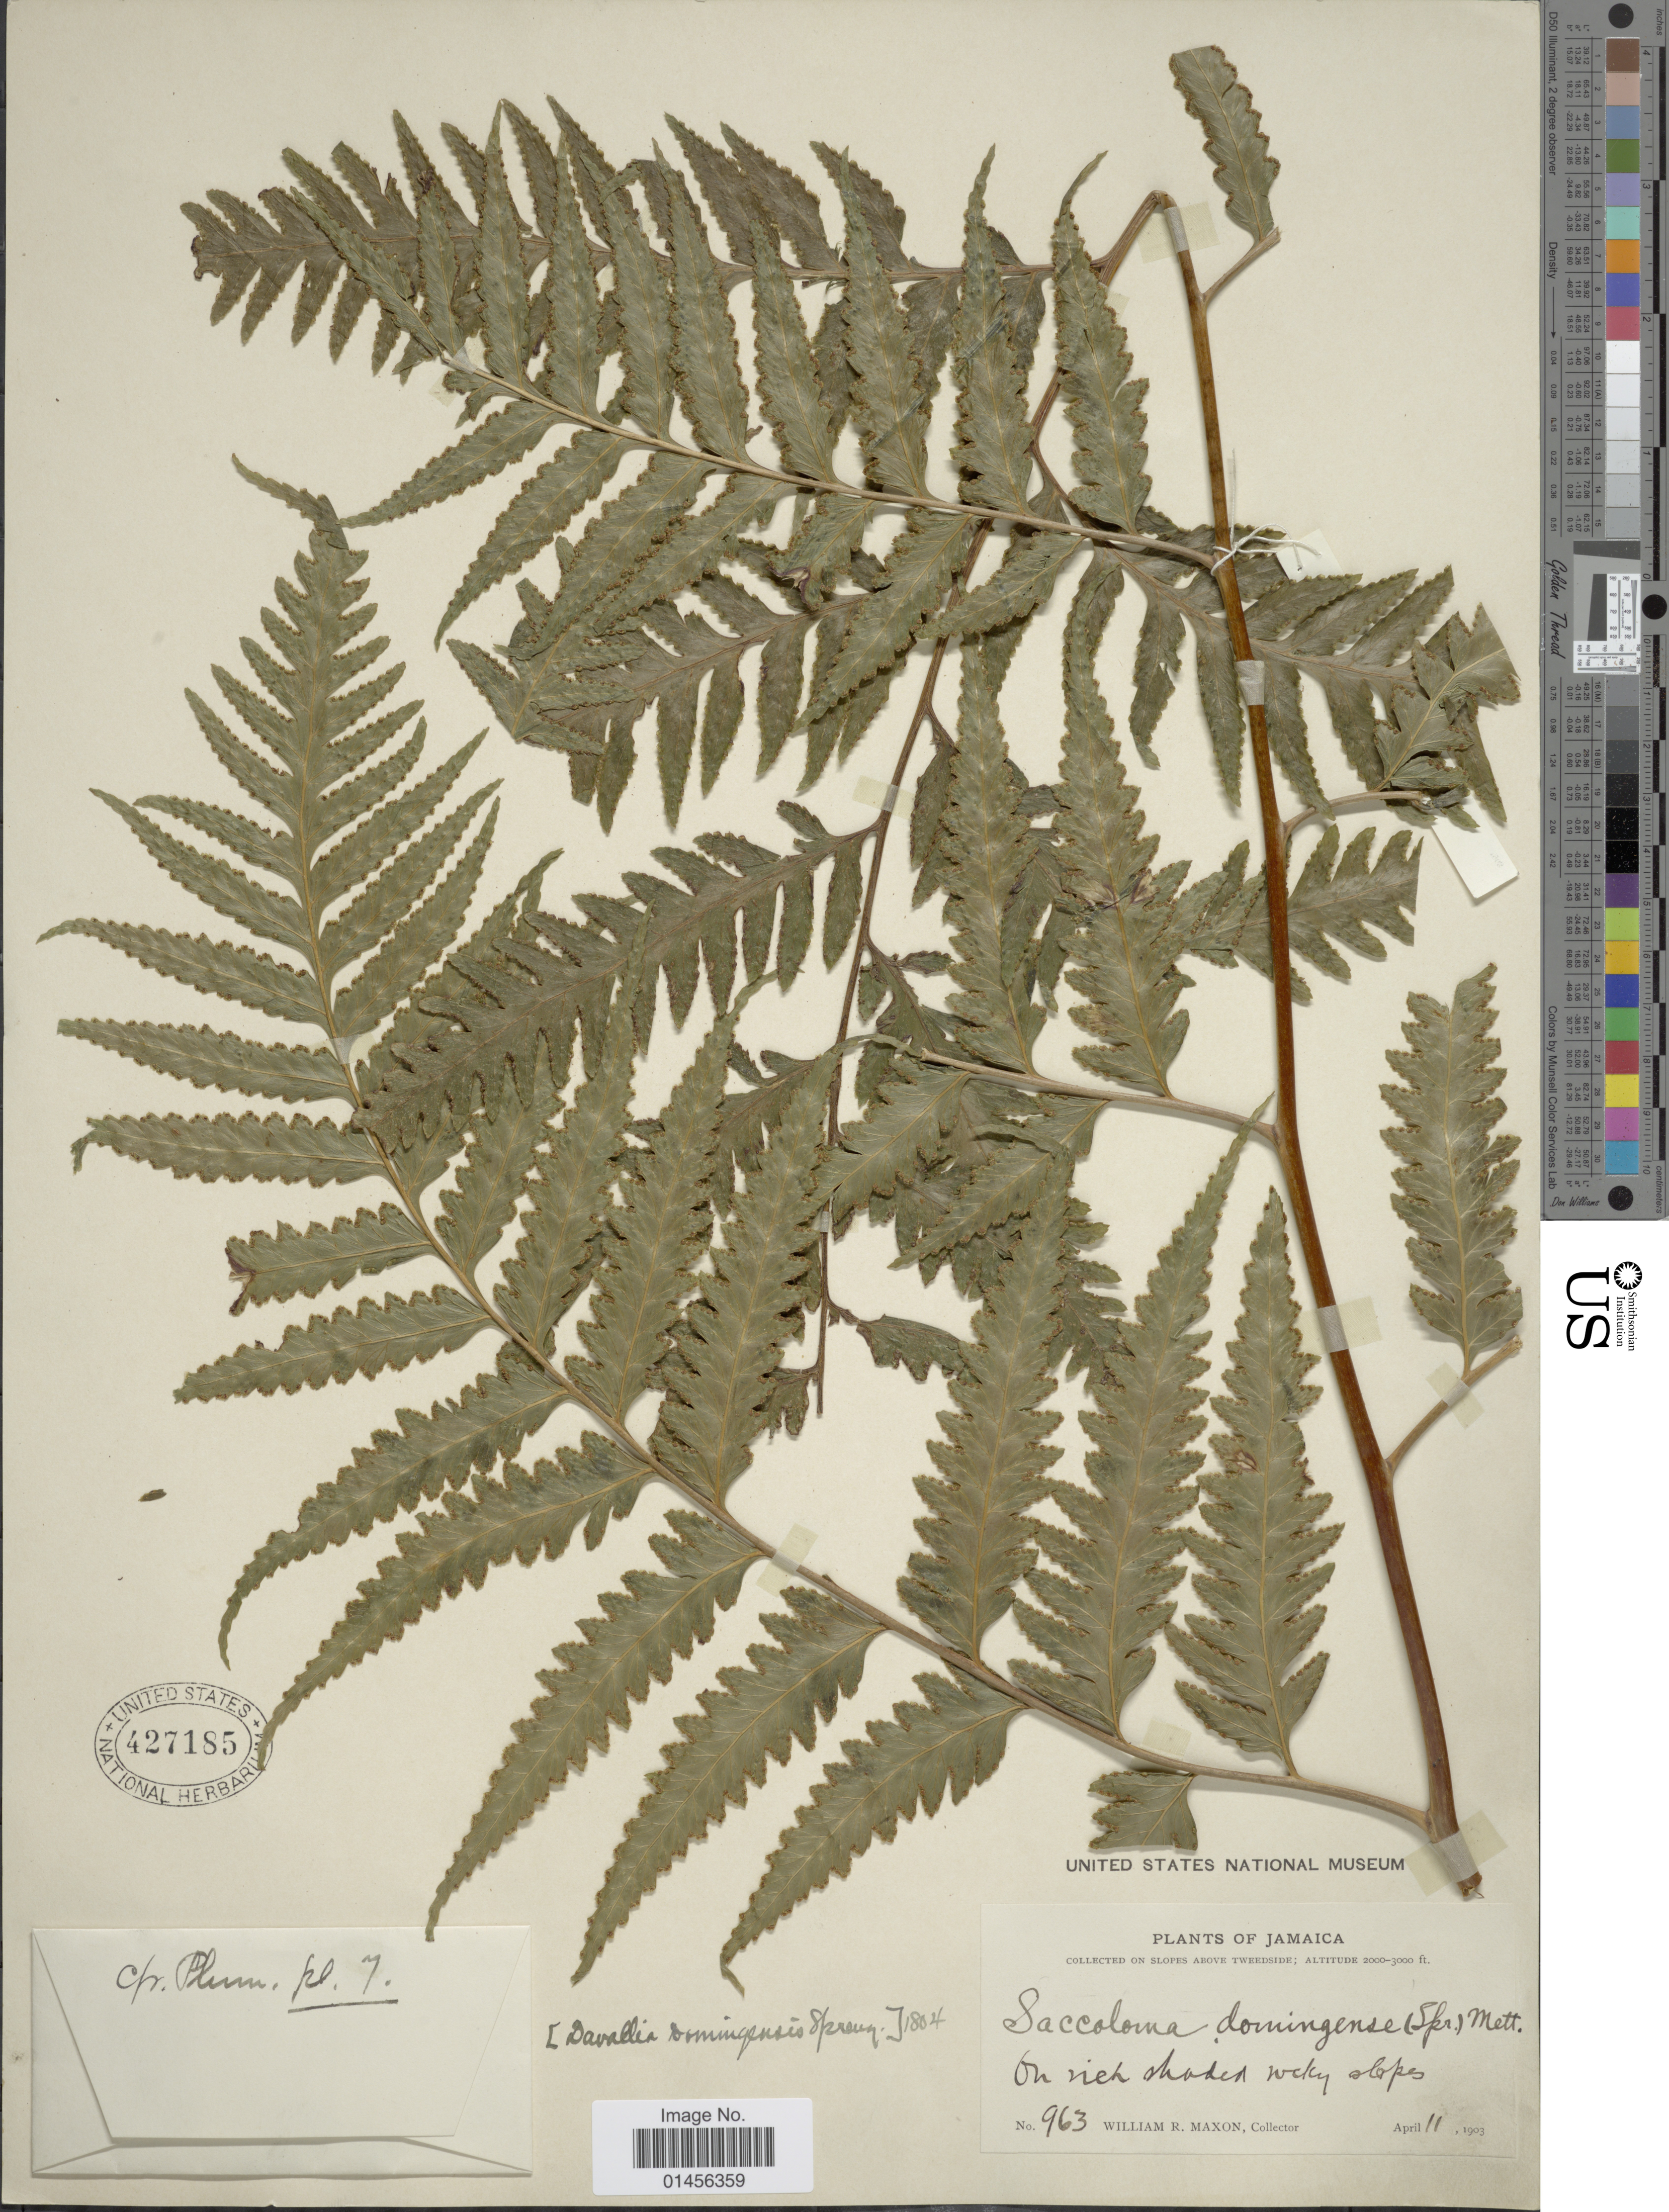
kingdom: Plantae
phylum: Tracheophyta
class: Polypodiopsida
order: Polypodiales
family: Saccolomataceae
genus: Saccoloma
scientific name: Saccoloma domingense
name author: (Spreng.) C. Chr.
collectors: W. R. Maxon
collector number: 963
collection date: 1903-04-11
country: Jamaica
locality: On slopes above tweeside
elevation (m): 610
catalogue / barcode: US 427185